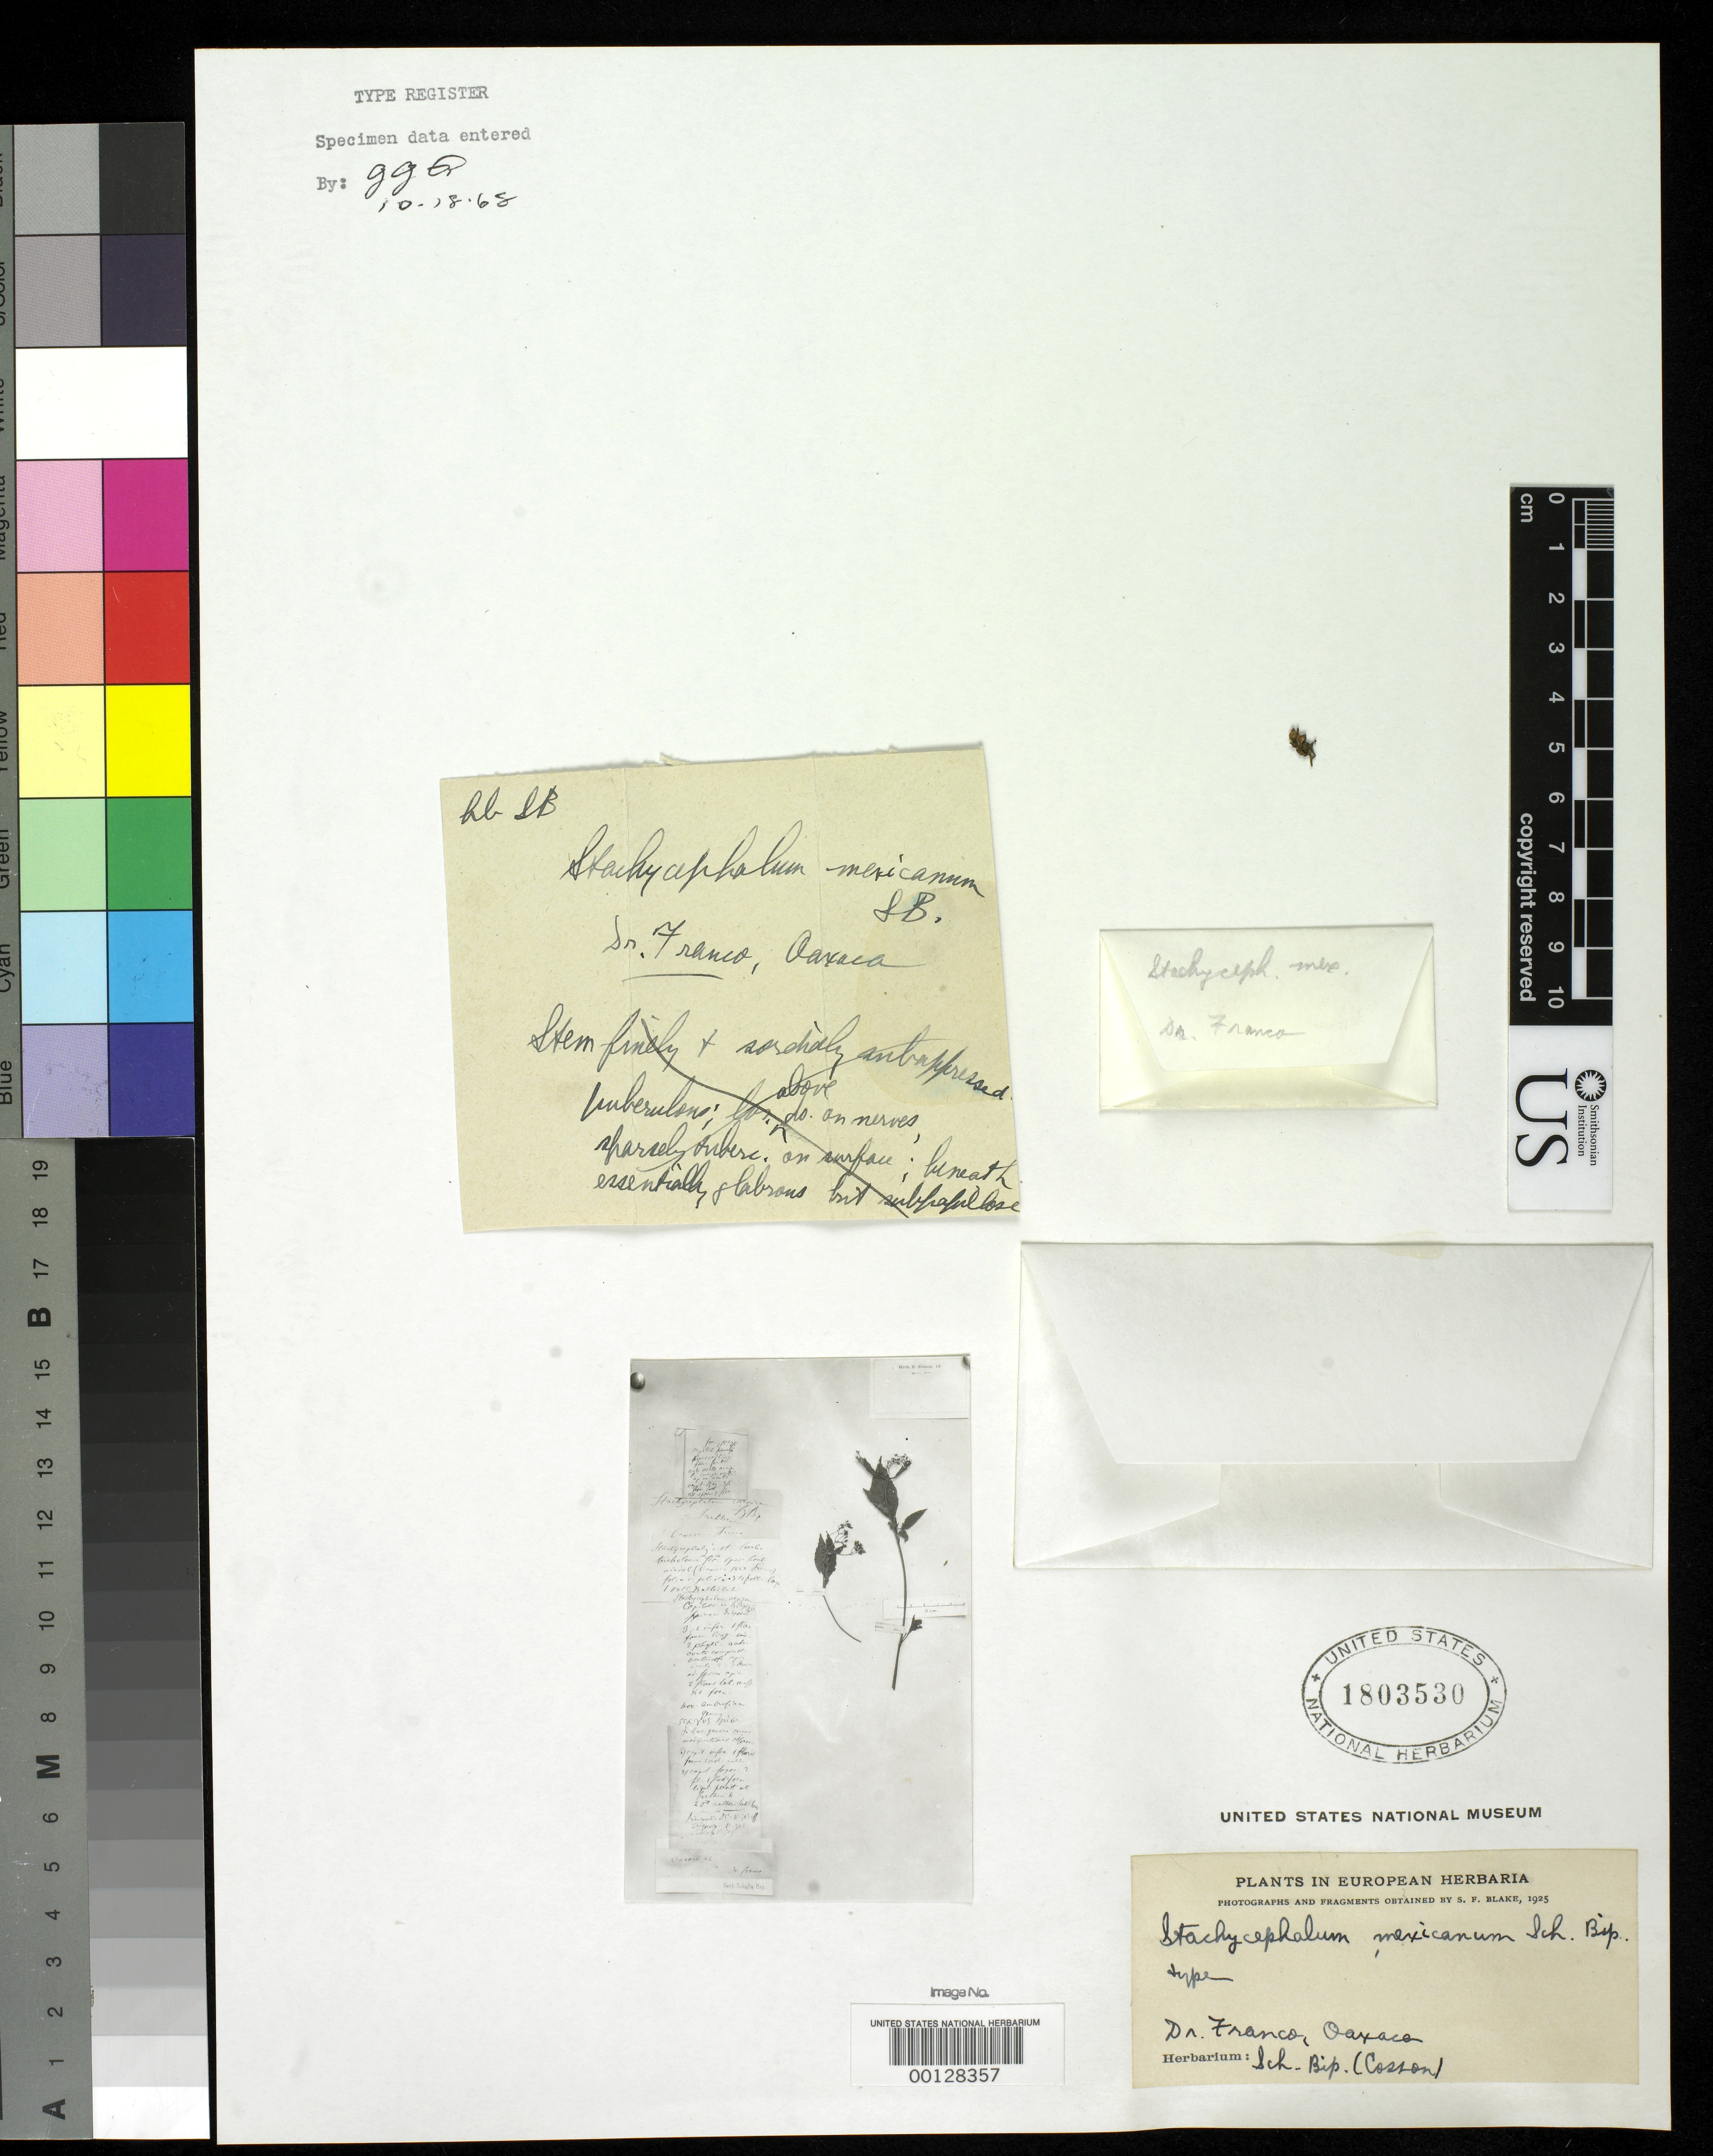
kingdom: Plantae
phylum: Tracheophyta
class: Magnoliopsida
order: Asterales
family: Asteraceae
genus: Stachycephalum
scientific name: Stachycephalum mexicanum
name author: Sch. Bip. ex Benth. in Hook.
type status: Type Material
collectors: J. M. Franco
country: Mexico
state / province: Oaxaca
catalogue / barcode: US 1803530